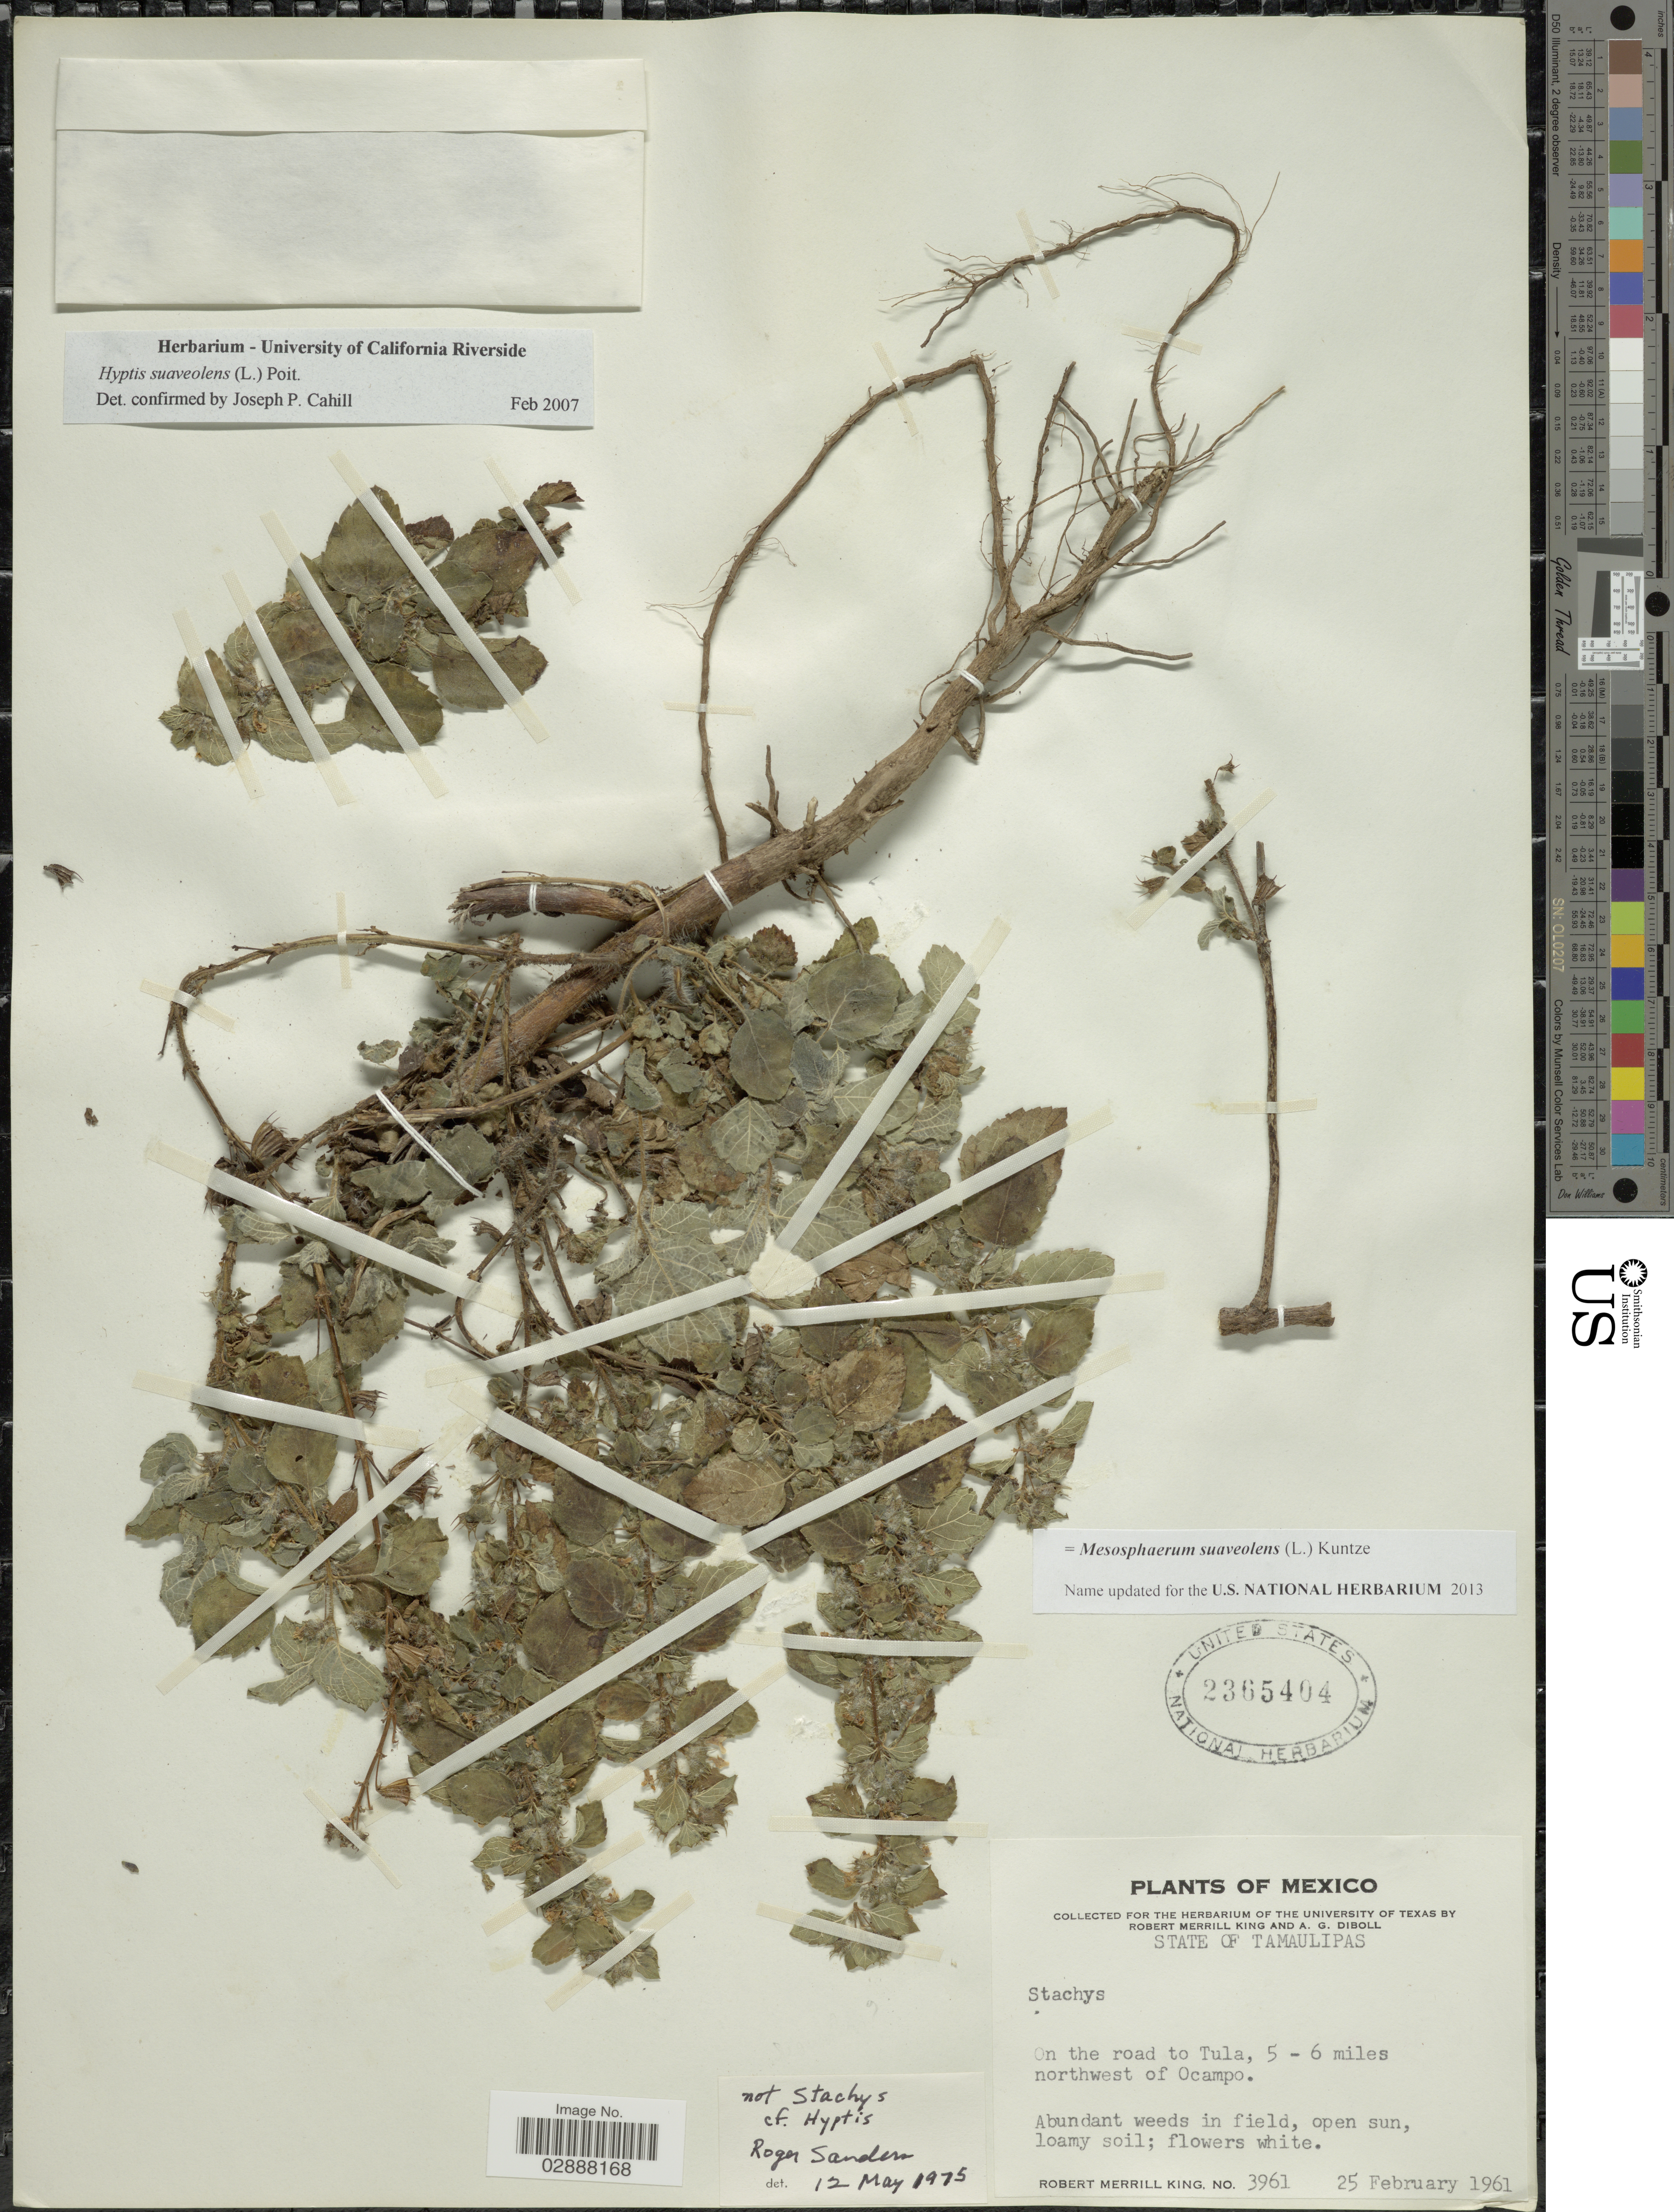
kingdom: Plantae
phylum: Tracheophyta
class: Magnoliopsida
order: Lamiales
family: Lamiaceae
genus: Mesosphaerum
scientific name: Mesosphaerum suaveolens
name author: (L.) Kuntze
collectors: R. M. King & A. Diboll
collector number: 3961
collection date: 1961-02-25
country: Mexico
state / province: Tamaulipas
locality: On the road to Tula, 5-6 miles northwest of Ocampo.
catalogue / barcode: US 2365404